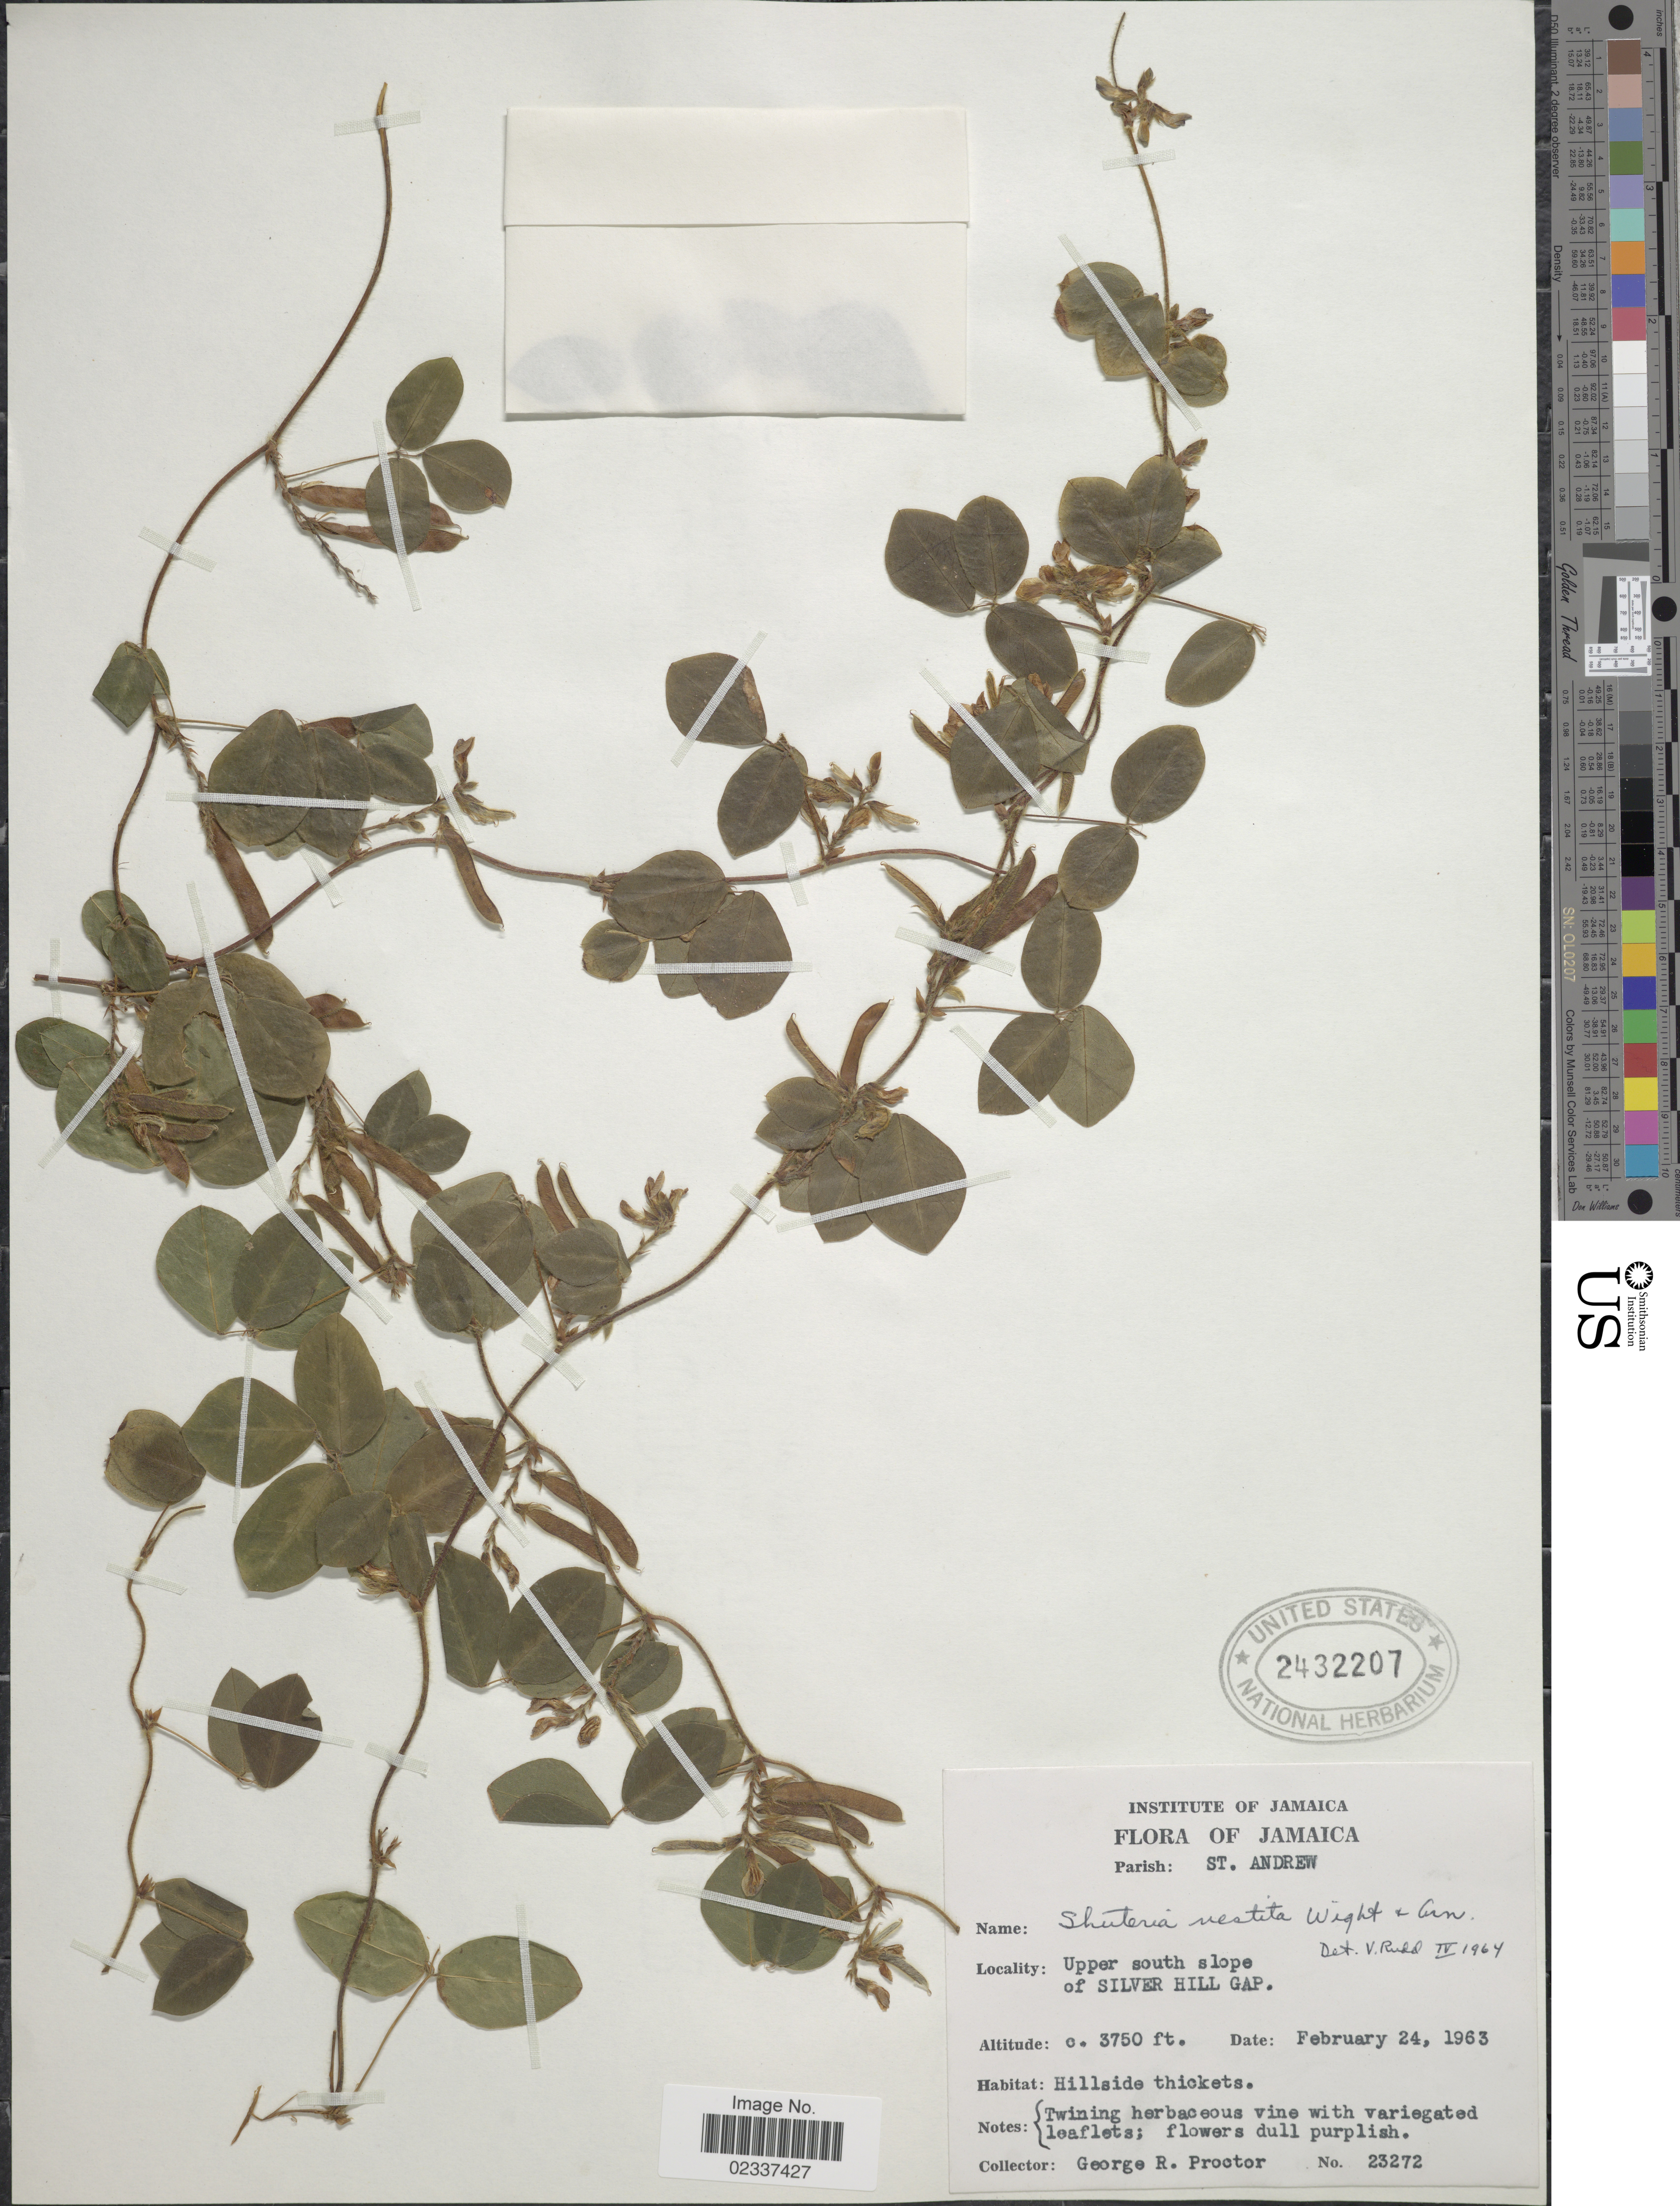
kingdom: Plantae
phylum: Tracheophyta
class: Magnoliopsida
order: Fabales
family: Fabaceae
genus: Shuteria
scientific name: Shuteria vestita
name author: Wight & Arn.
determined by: Rudd, V. E.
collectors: G. R. Proctor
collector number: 23272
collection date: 1963-02-24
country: Jamaica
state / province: Saint Andrew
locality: Upper south slope of Silver Hill Gap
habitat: Hillside thickets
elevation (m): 1143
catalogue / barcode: US 2432207